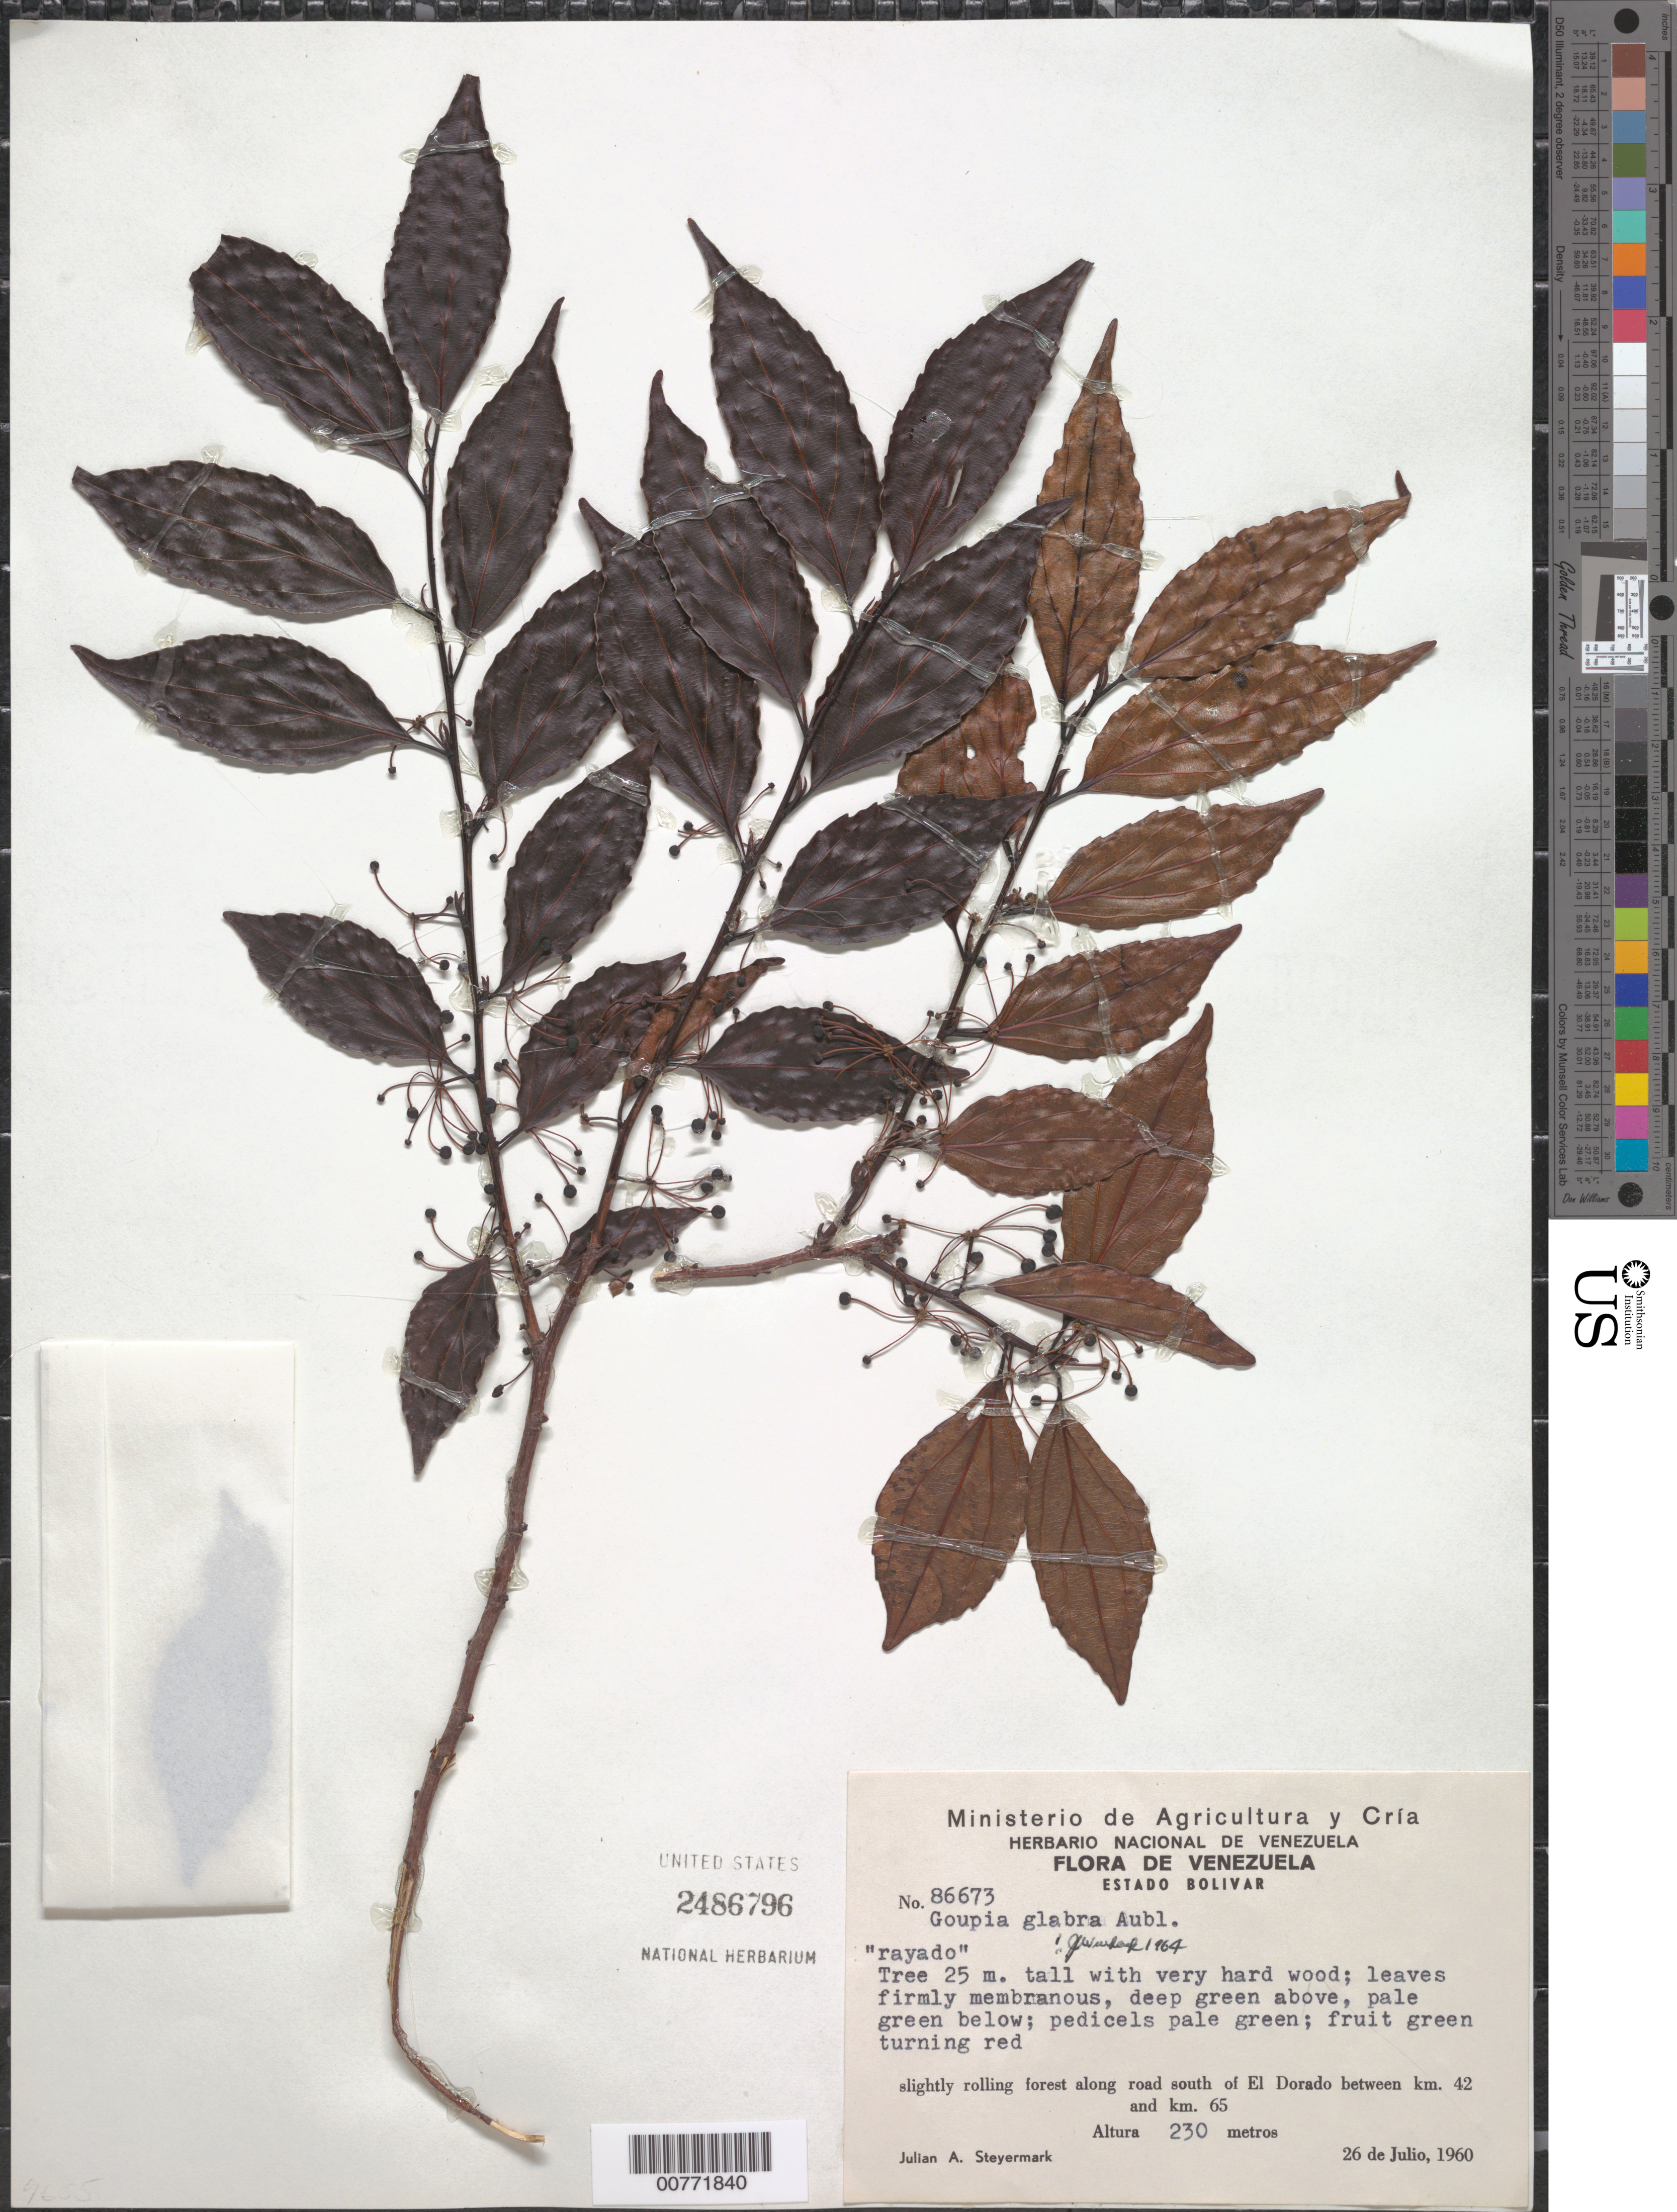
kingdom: Plantae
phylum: Tracheophyta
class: Magnoliopsida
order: Malpighiales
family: Goupiaceae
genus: Goupia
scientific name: Goupia glabra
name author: Aubl.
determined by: Wurdack, John J., (US), US (UNITED STATES)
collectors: J. Steyermark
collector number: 86673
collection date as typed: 26-Jul-60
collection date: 1960-07-26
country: Venezuela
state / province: Bolívar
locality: El Dorado, S of, km 42 to km 65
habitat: Slightly rolling forest along road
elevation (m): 230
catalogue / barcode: US 2486796